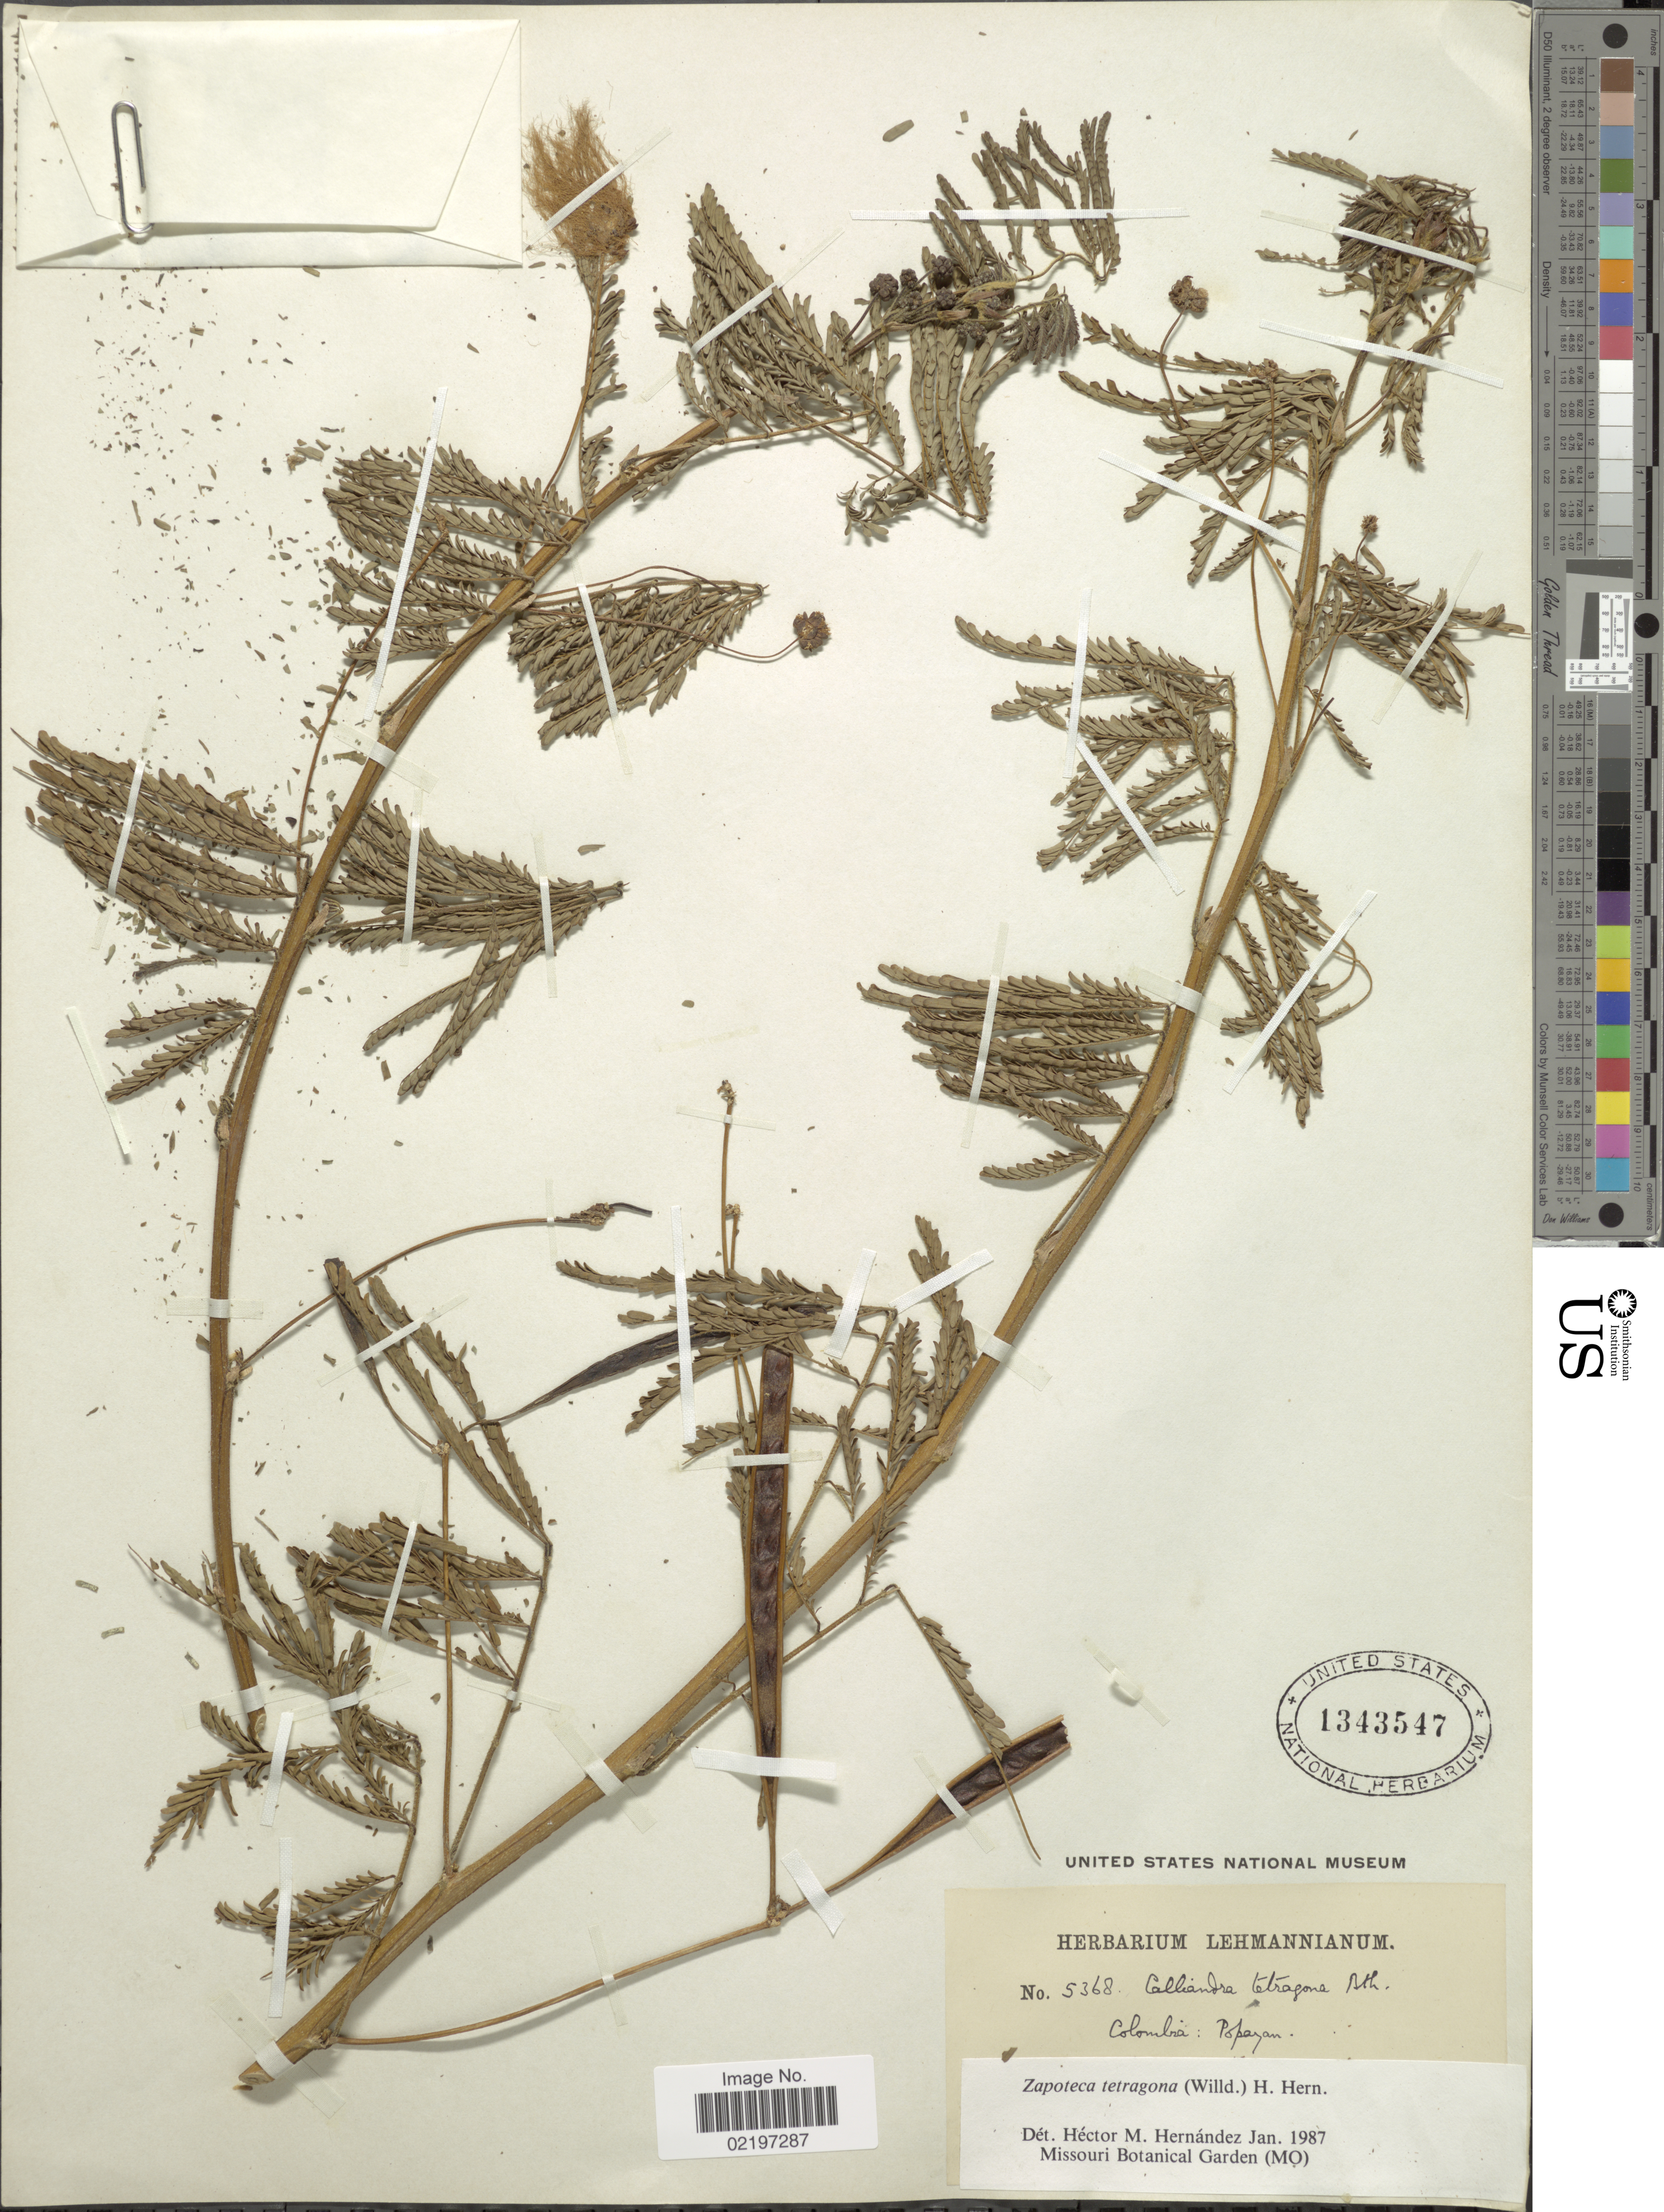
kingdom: Plantae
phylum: Tracheophyta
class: Magnoliopsida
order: Fabales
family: Fabaceae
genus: Zapoteca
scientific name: Zapoteca tetragona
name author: (Willd.) H.M. Hern.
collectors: ex herb. Lehmannianum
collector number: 5368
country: Colombia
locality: Popayan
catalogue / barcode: US 1343547